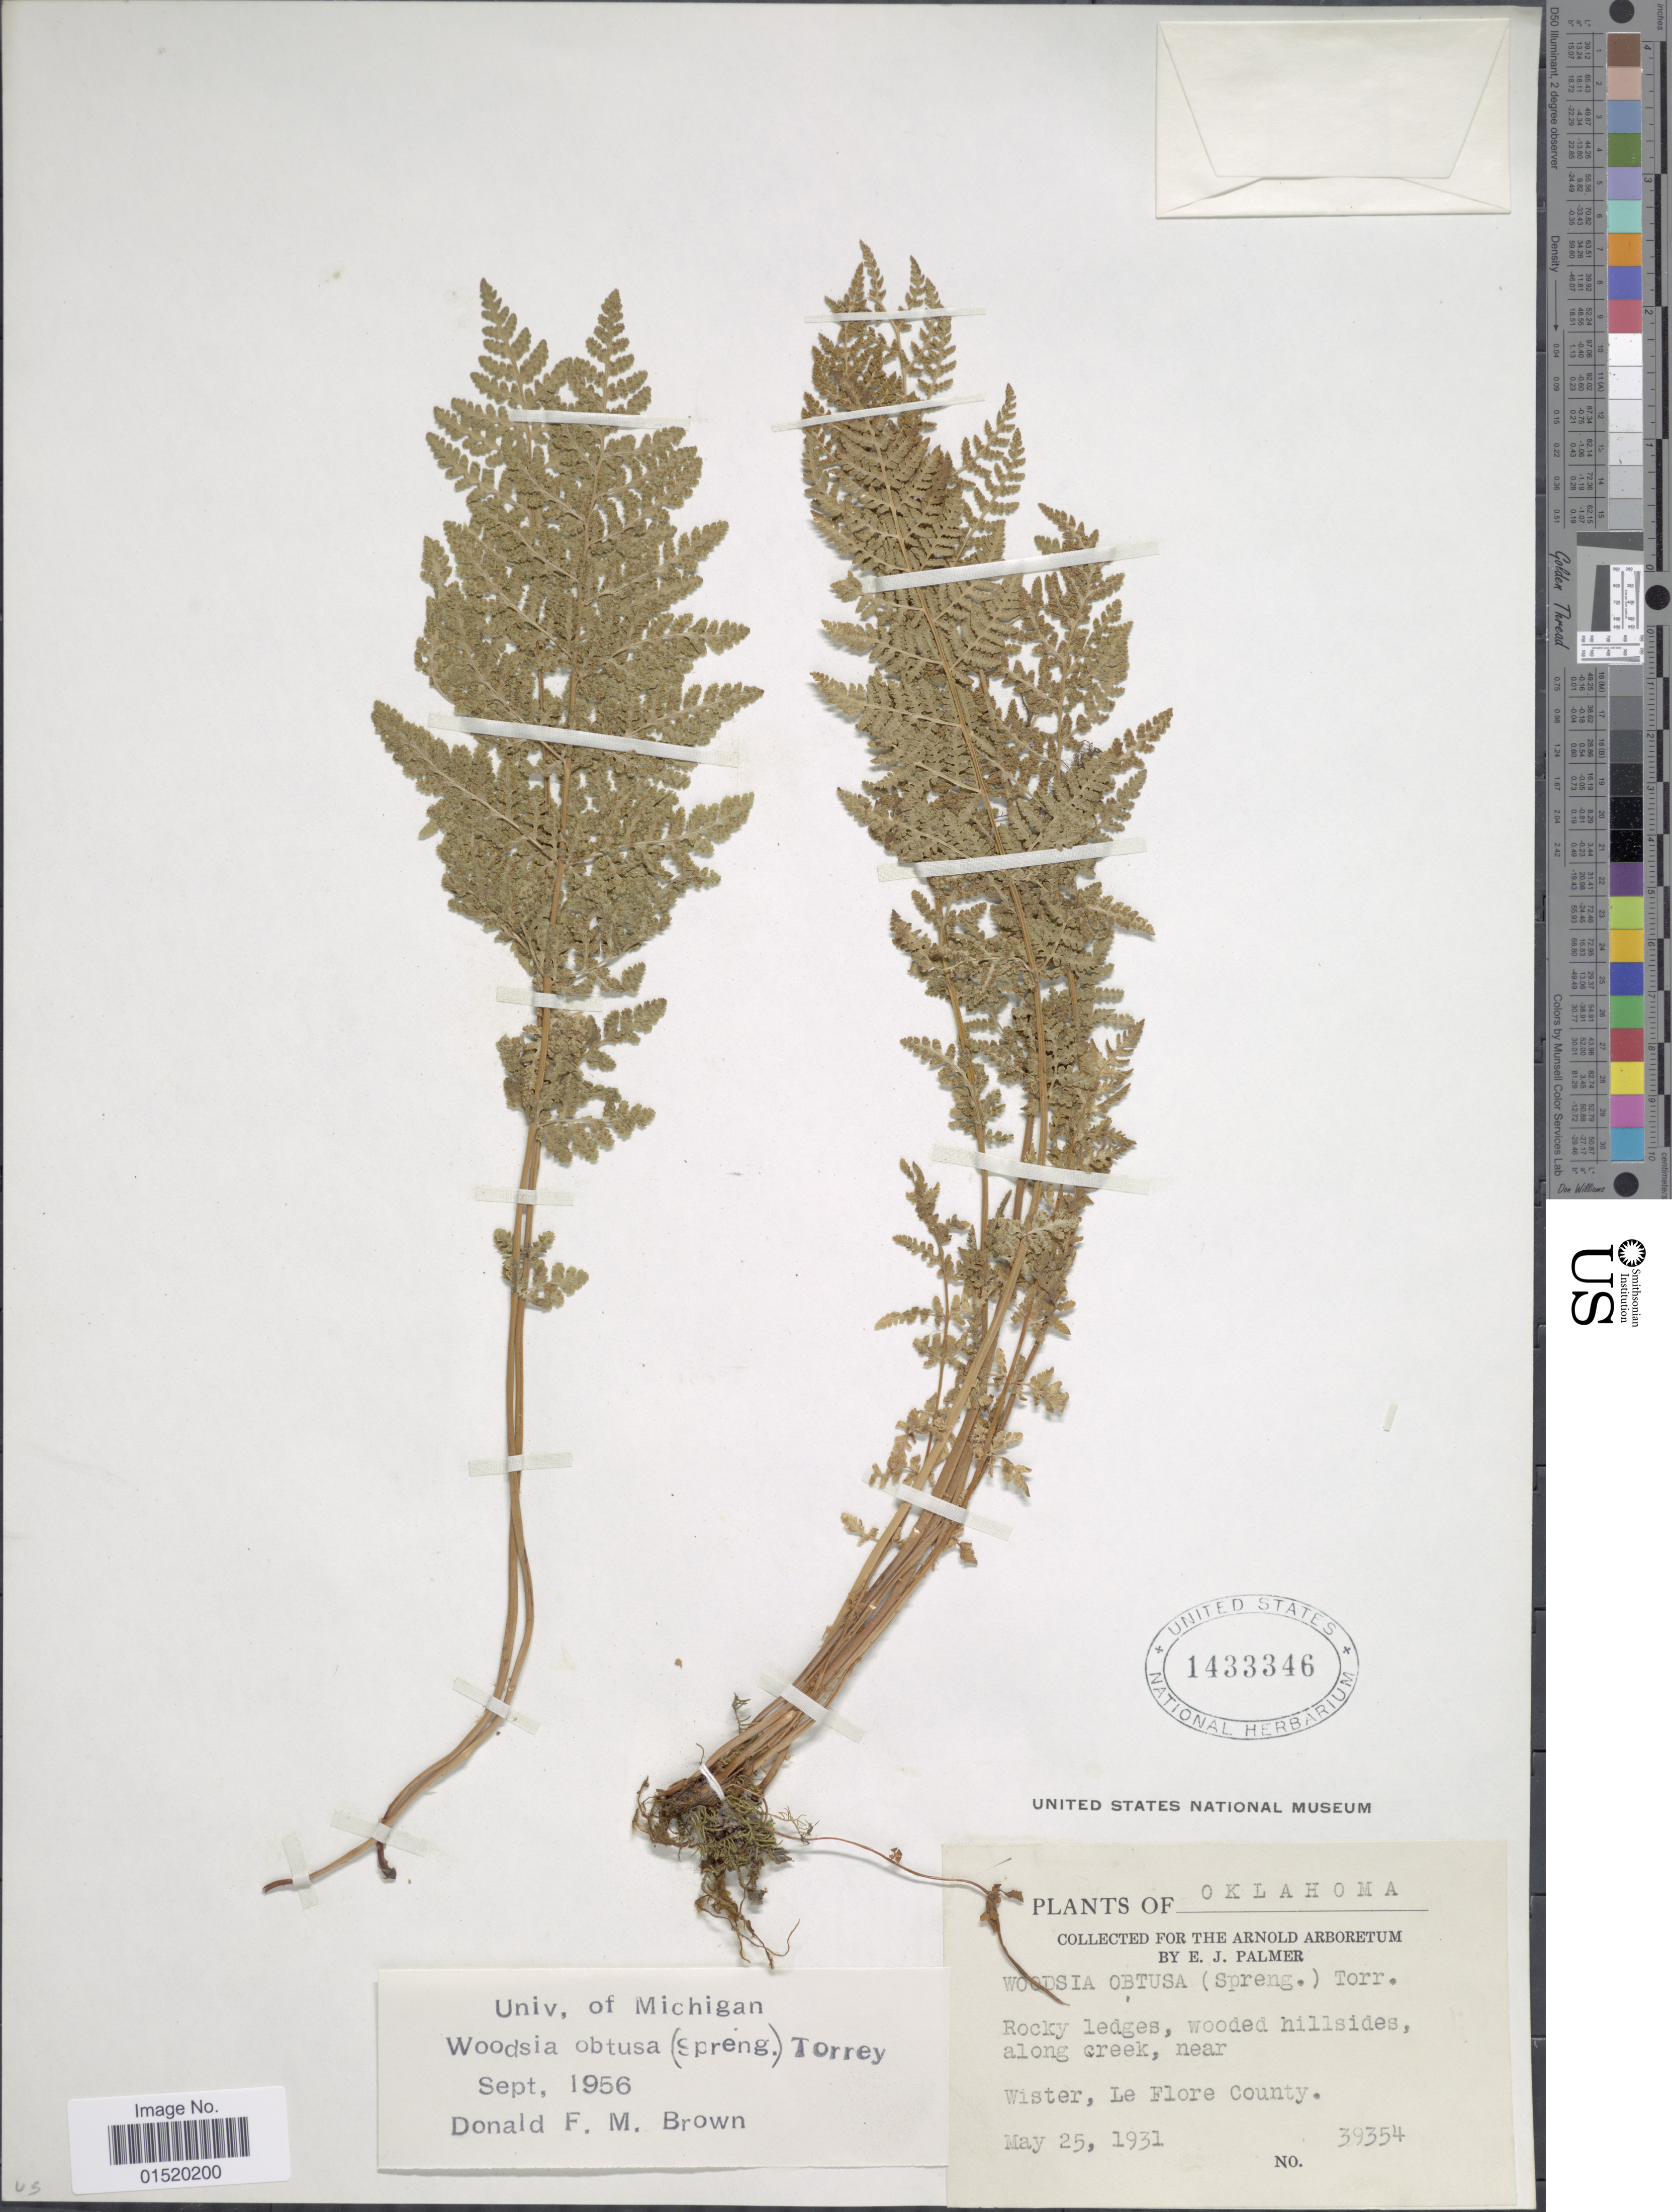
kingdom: Plantae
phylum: Tracheophyta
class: Polypodiopsida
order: Polypodiales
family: Woodsiaceae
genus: Woodsia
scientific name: Woodsia obtusa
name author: (Spreng.) Torr.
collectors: E. J. Palmer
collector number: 39354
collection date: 1931-05-25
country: United States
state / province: Oklahoma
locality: Rocky ledges, wooded hillsides, along creek, near Wister, Le Flore County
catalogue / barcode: US 1433346